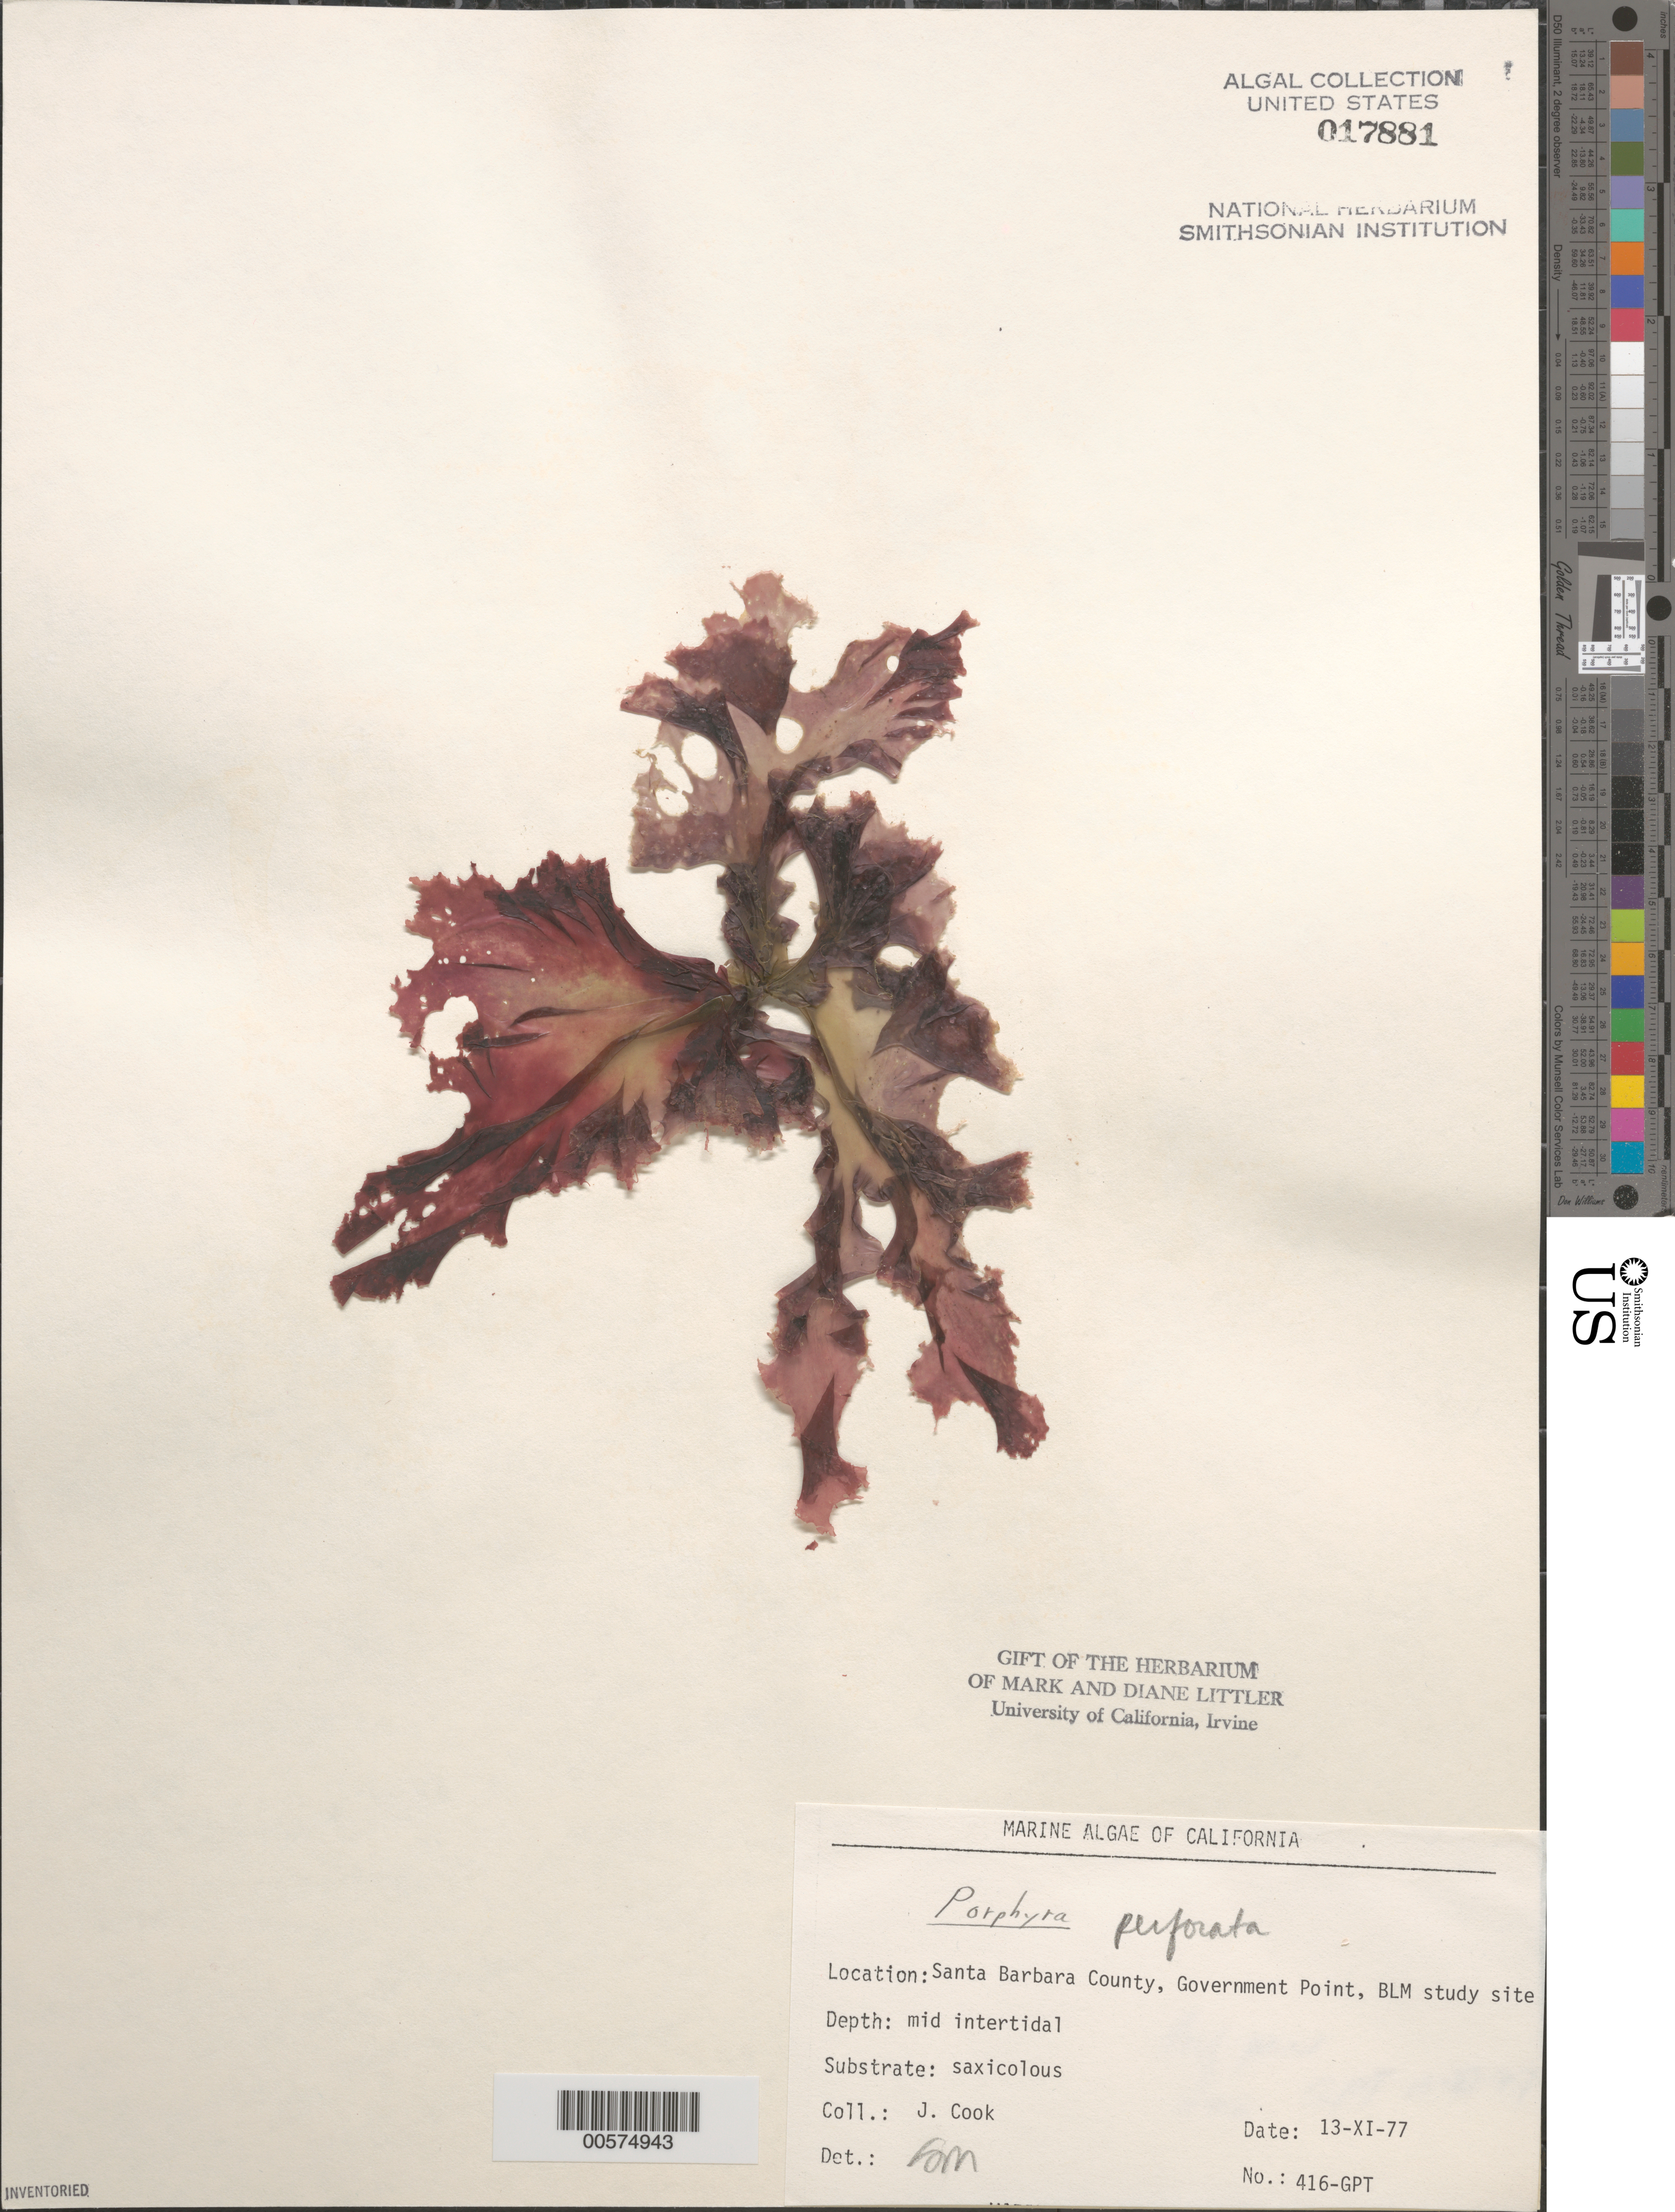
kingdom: Plantae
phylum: Rhodophyta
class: Bangiophyceae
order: Bangiales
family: Bangiaceae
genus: Pyropia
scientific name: Pyropia perforata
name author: (J. Agardh) S.C. Lindstrom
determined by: Algae name updating Project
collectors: J. Cook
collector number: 416-gpt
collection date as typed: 13 Nov 1977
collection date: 1977-11-13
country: United States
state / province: California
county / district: Santa Barbara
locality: Government Point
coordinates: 34 26'31"N, 120 24'06"W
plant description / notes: BLM-SOCALBIGHT Rocky Intertidal Survey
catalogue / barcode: US 17881